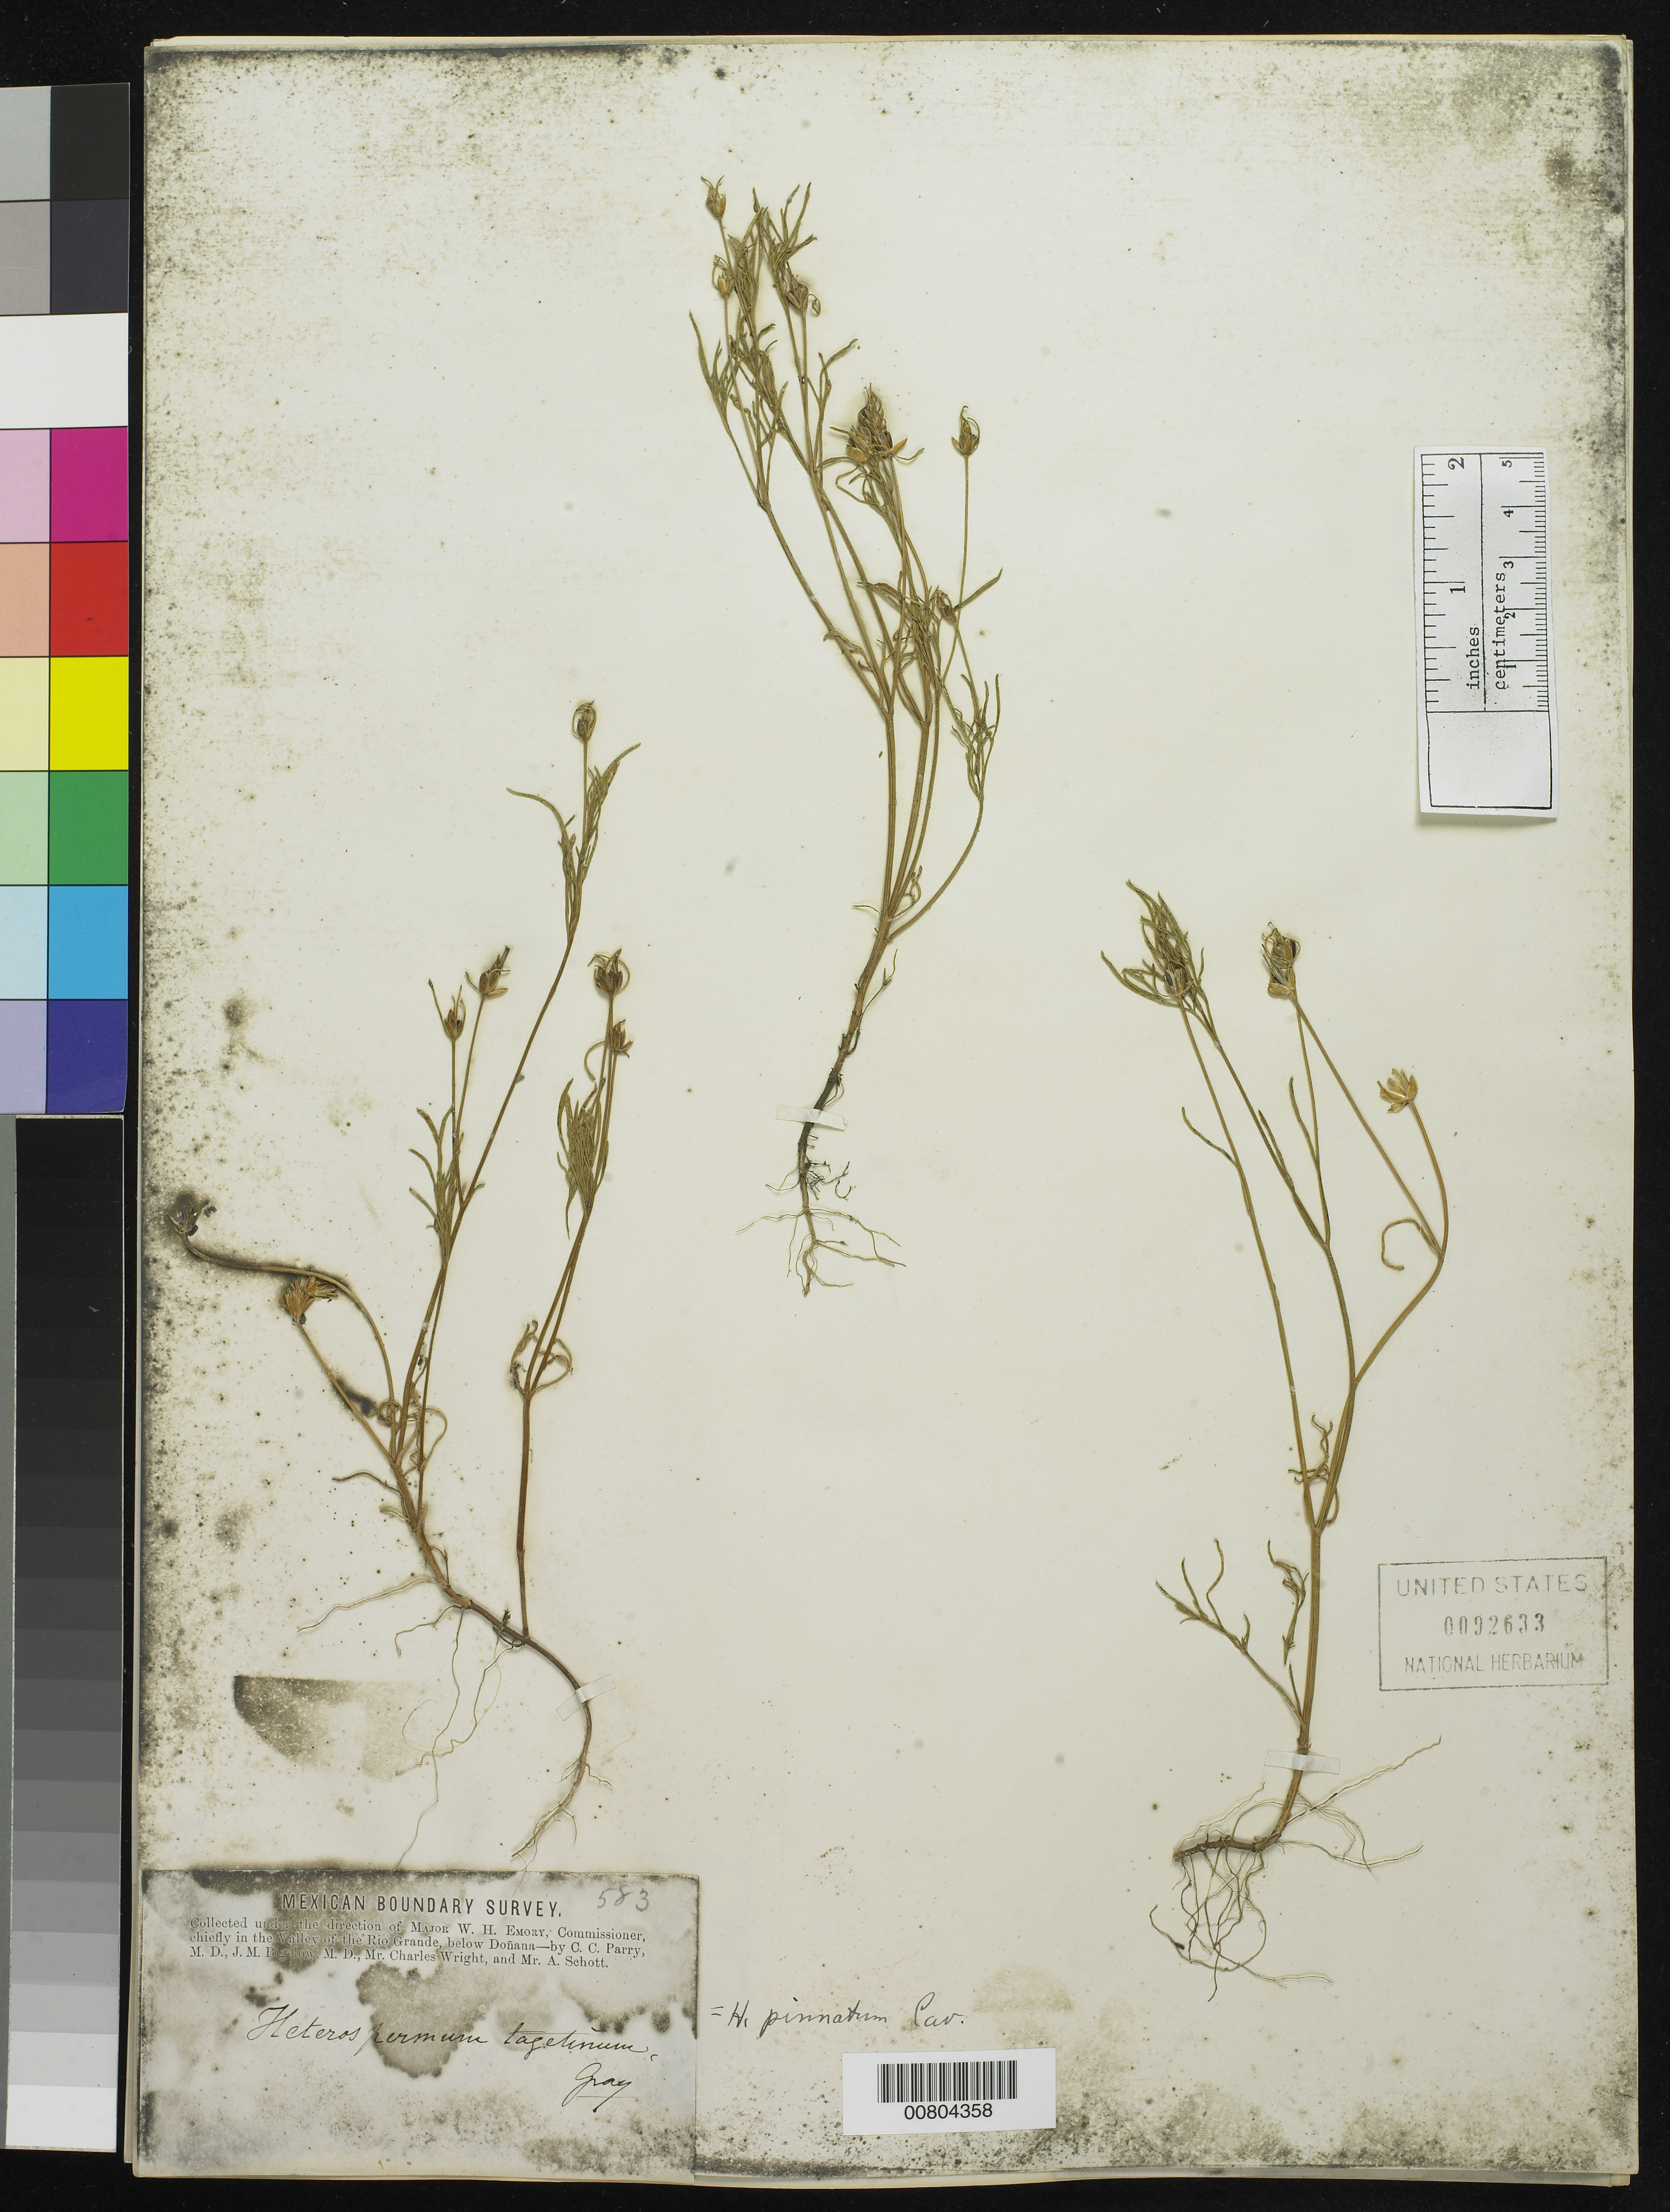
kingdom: Plantae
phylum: Tracheophyta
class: Magnoliopsida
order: Asterales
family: Asteraceae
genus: Heterosperma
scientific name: Heterosperma pinnatum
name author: Cav.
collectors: C. C. Parry, J. M. Bigelow, C. Wright & A. C. V. Schott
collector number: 583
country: United States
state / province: New Mexico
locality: Valley of the Rio Grande, below Doñana, New Mexico.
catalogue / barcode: US 92633